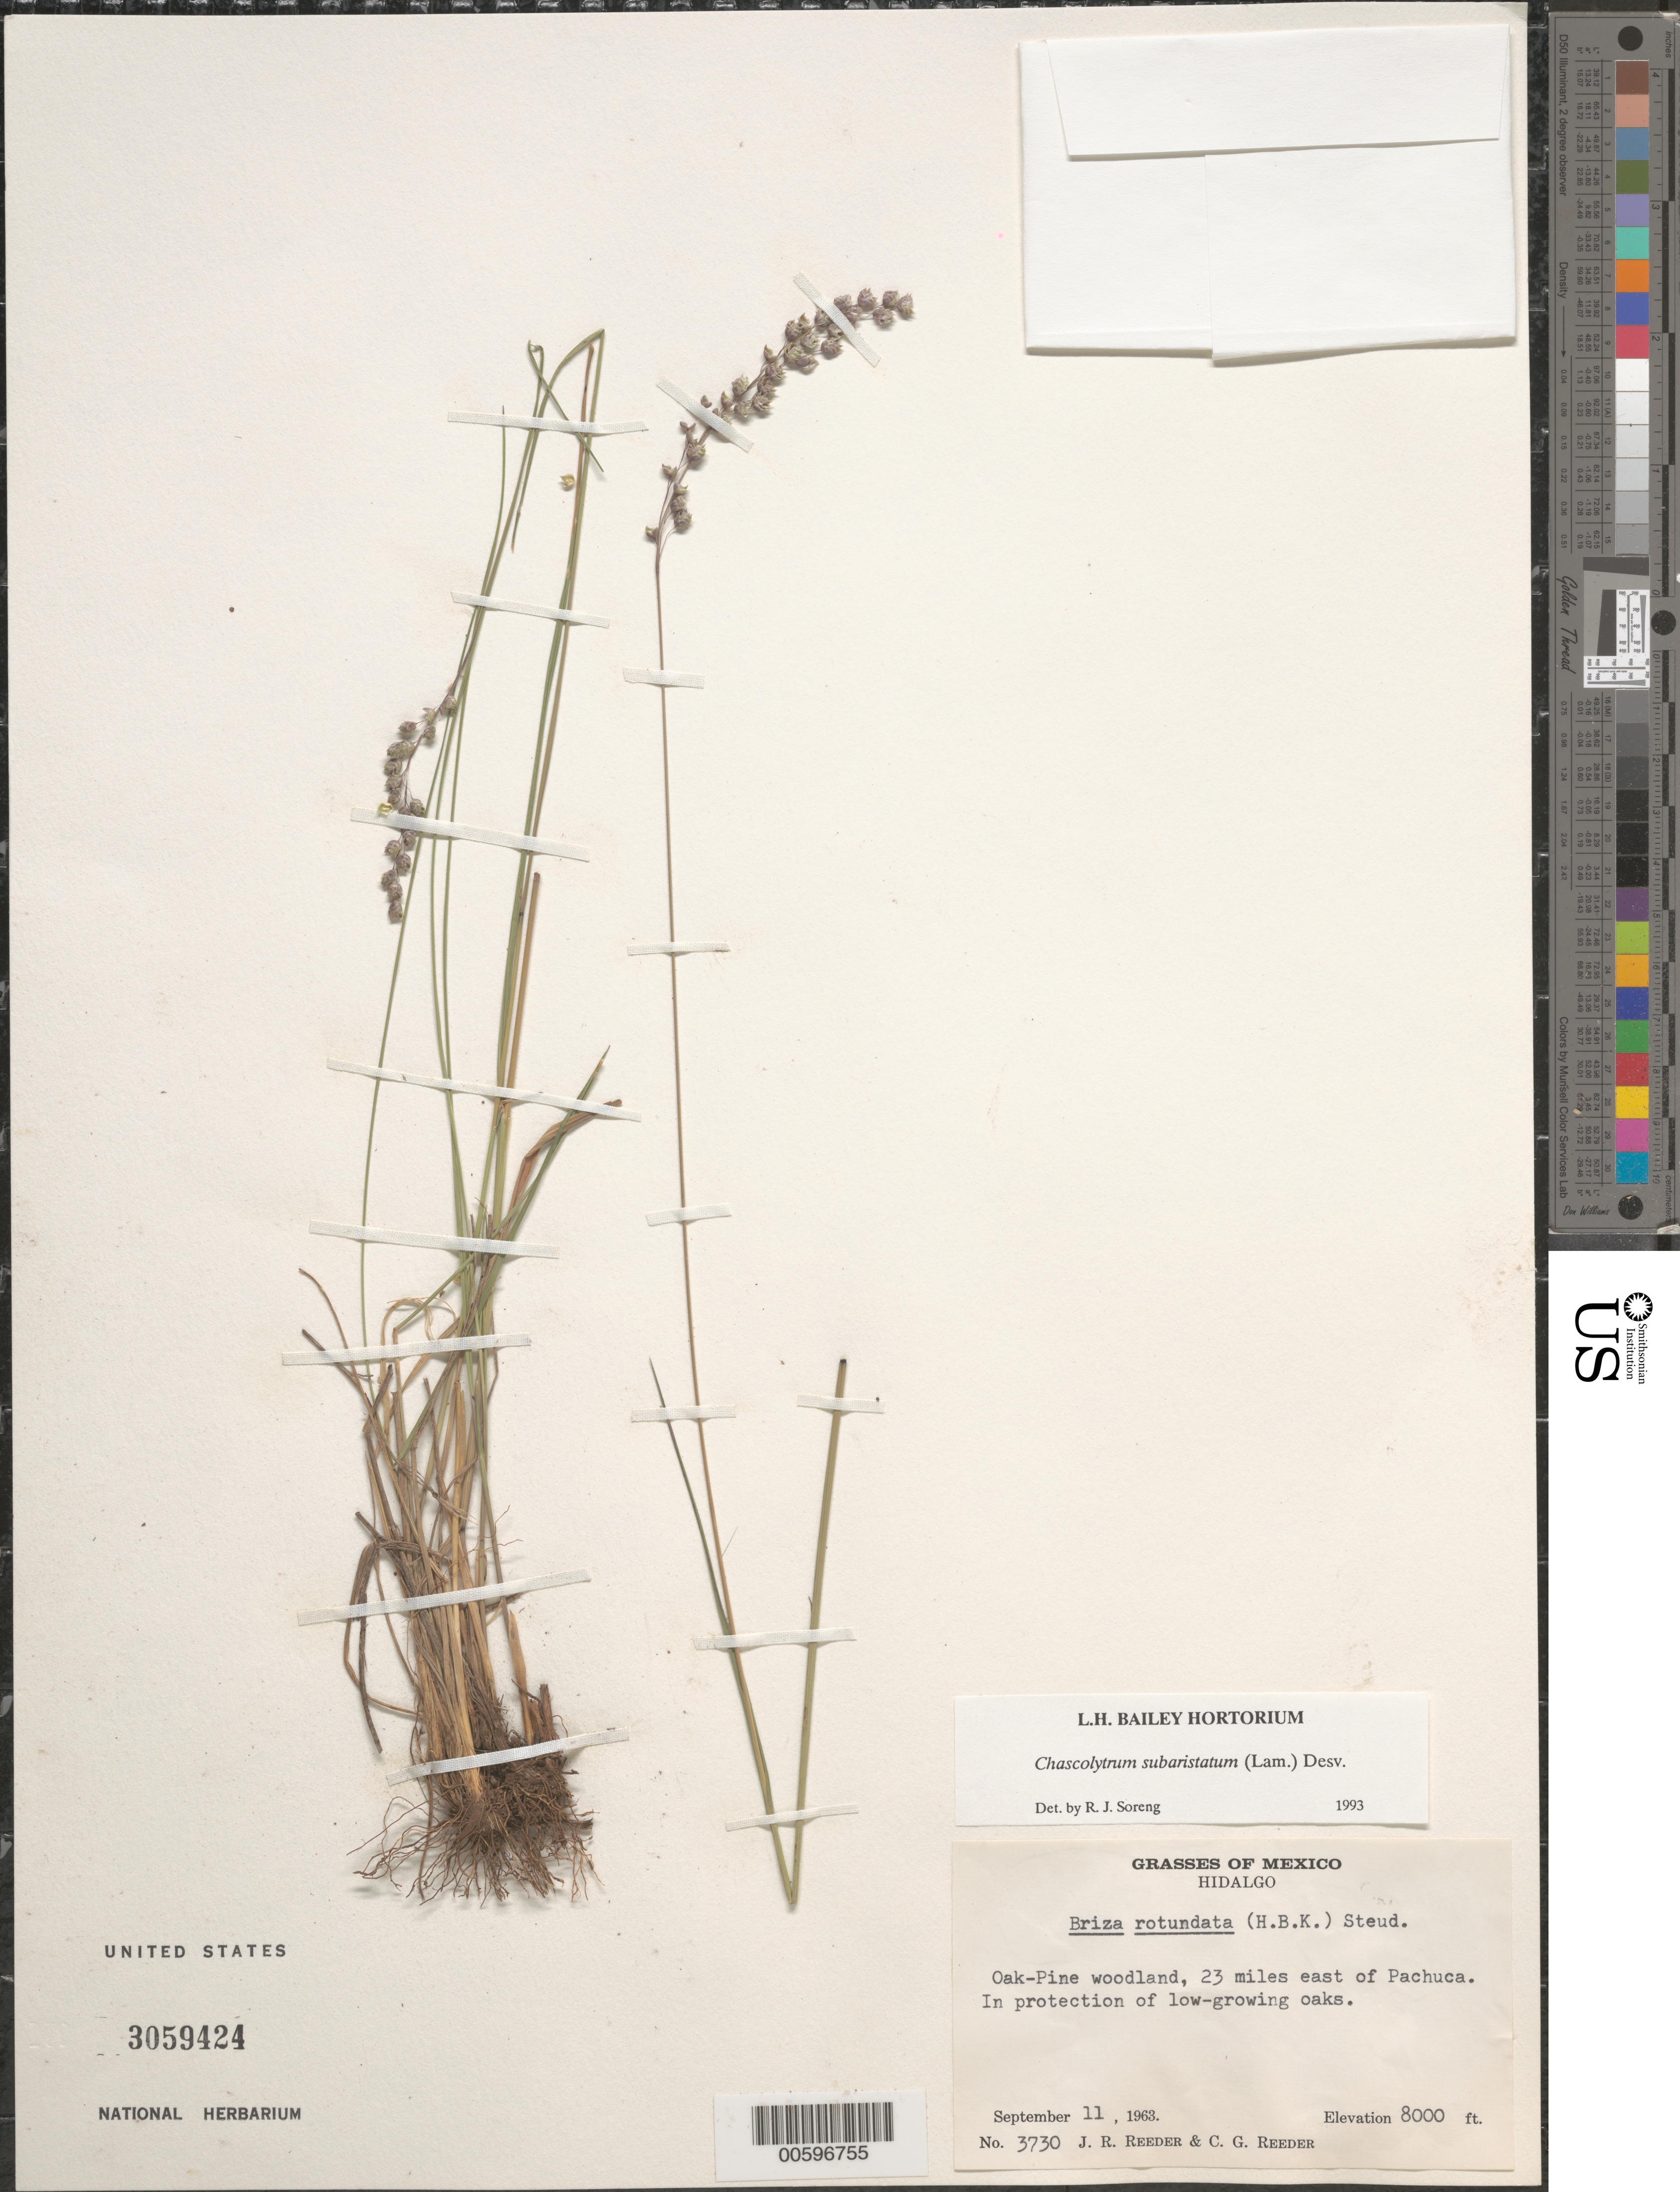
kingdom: Plantae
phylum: Tracheophyta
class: Liliopsida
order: Poales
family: Poaceae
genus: Chascolytrum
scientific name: Chascolytrum subaristatum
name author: (Lam.) Desv.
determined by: Soreng, Robert J., Research Associate (BOT), Smithsonian Institution - National Museum of Natural History (UNITED STATES)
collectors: J. R. Reeder & C. G. Reeder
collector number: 3730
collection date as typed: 11 Sep 1963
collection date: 1963-09-11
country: Mexico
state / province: Hidalgo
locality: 23 mi E of Pachuca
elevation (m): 2438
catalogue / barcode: US 3059424